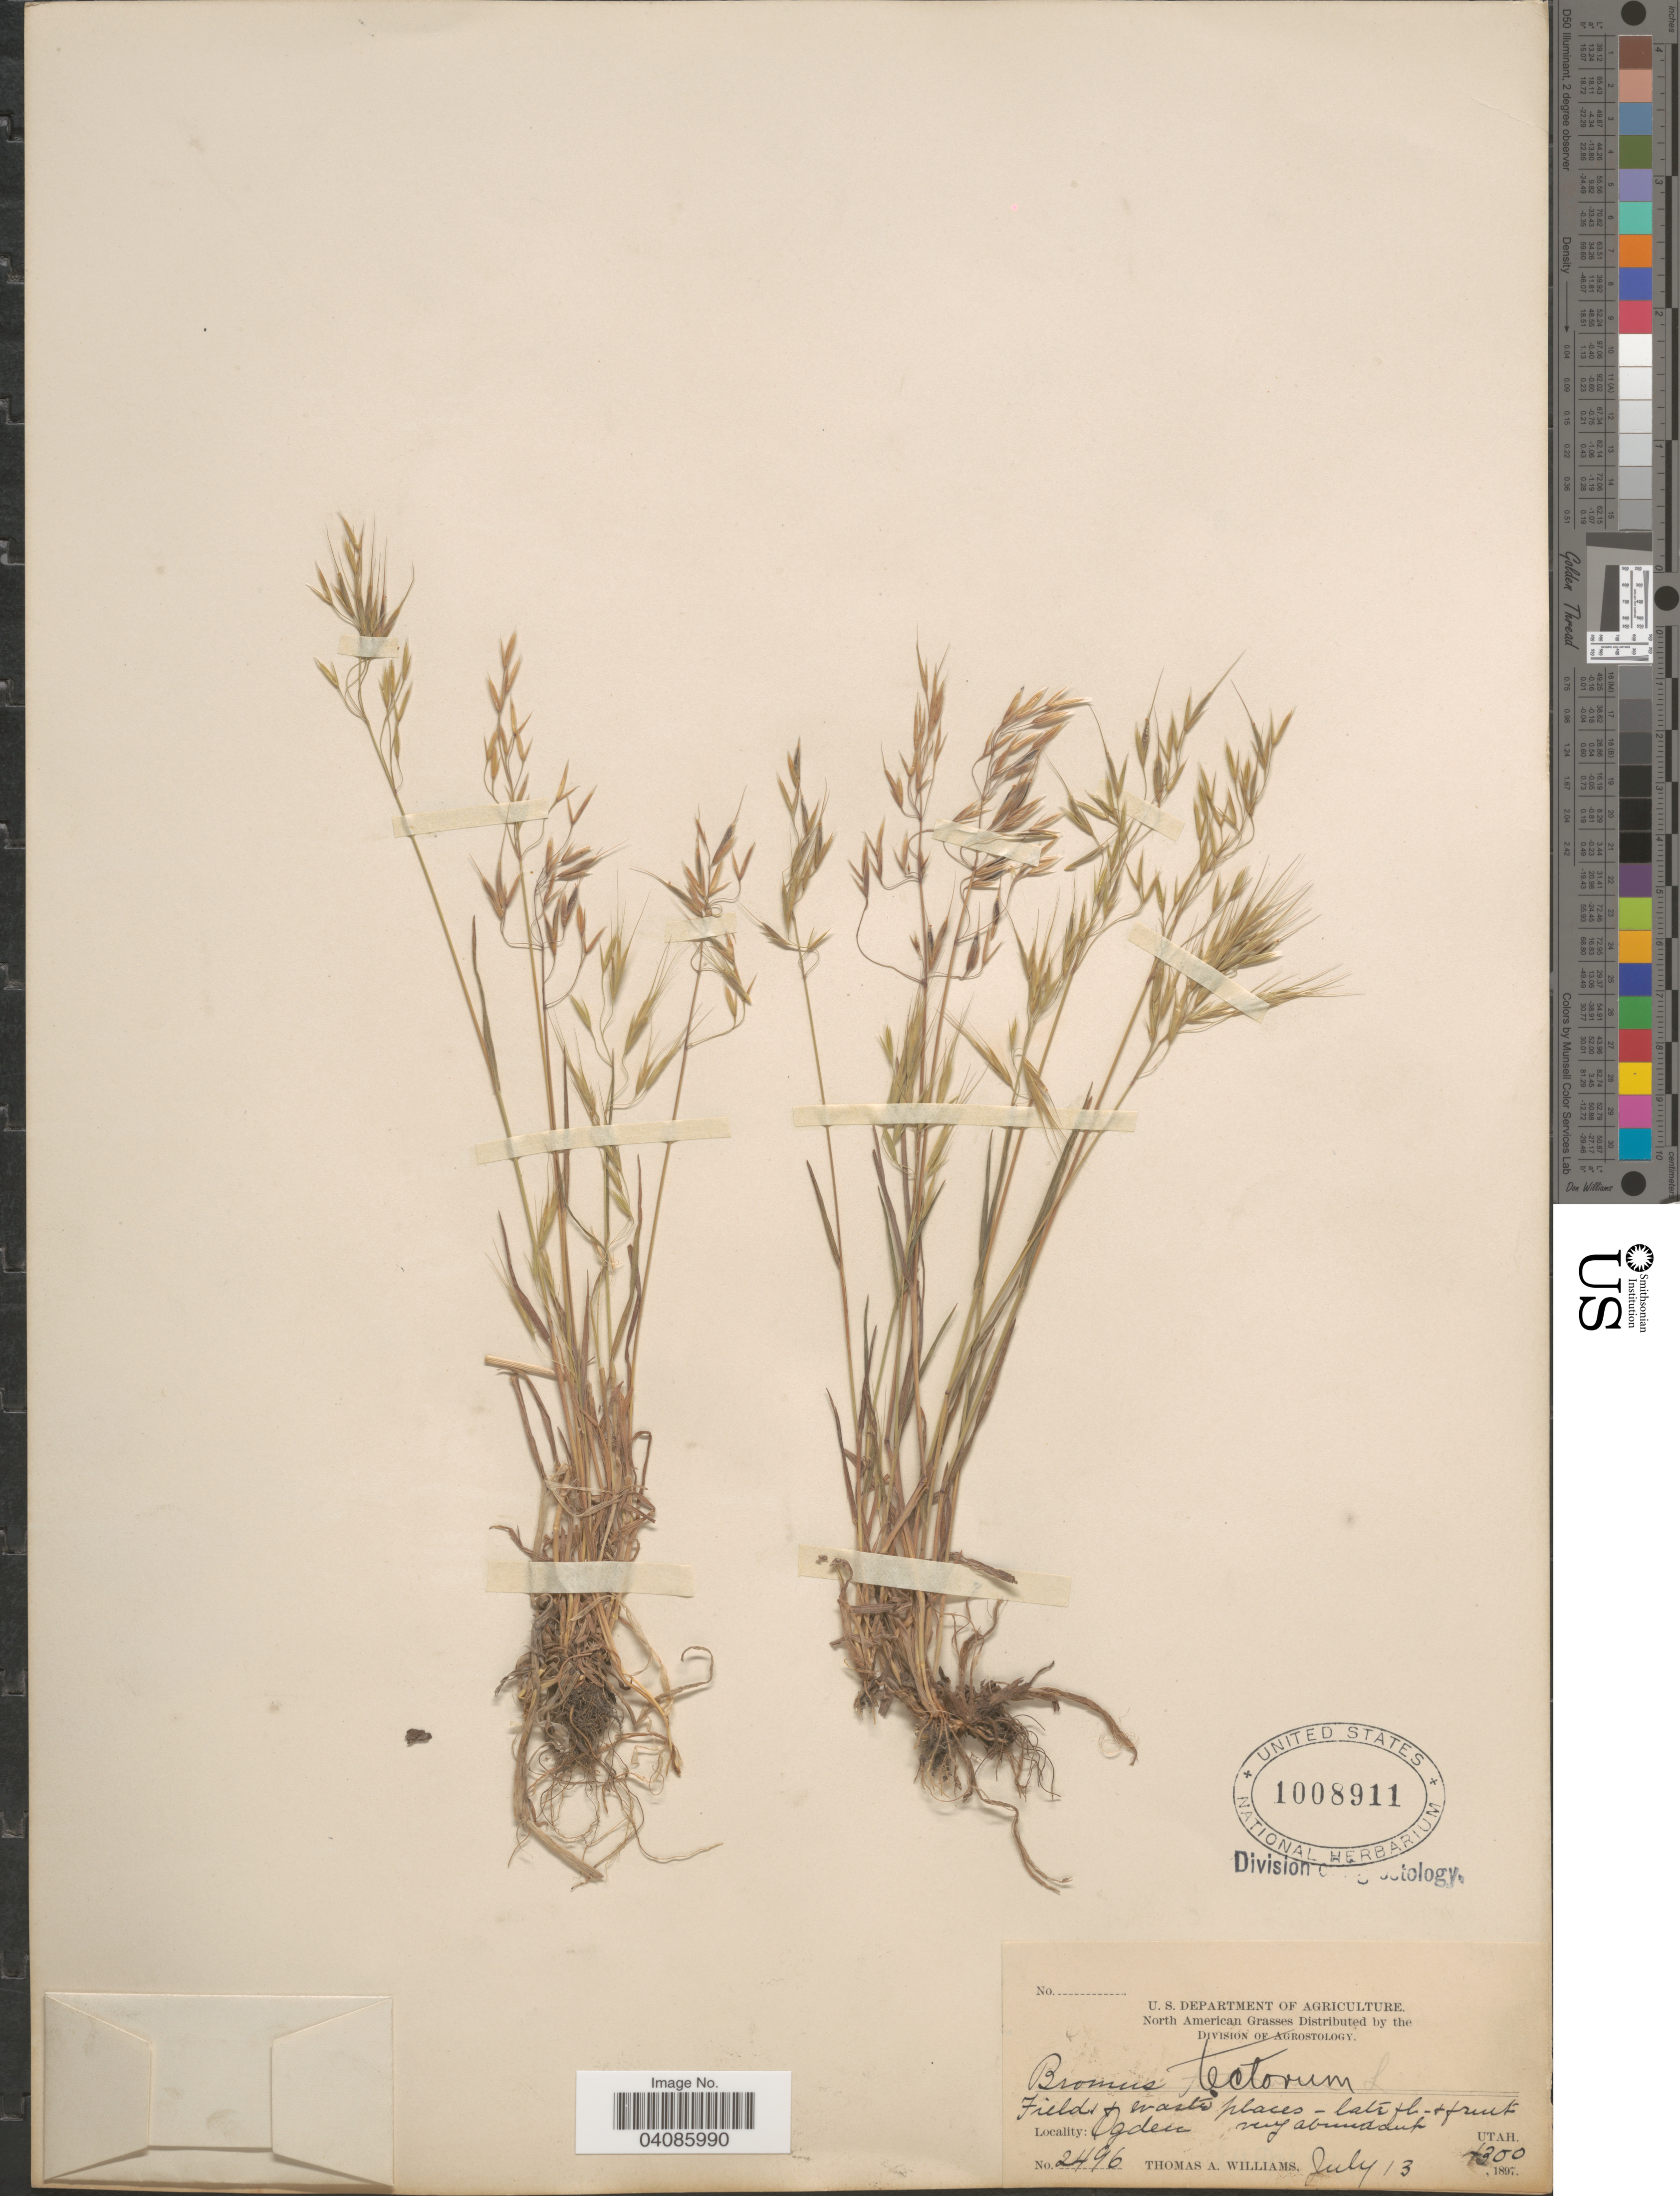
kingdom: Plantae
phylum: Tracheophyta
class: Liliopsida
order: Poales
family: Poaceae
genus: Bromus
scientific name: Bromus tectorum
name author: L.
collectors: T. A. Williams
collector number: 2496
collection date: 1897-07-13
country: United States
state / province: Utah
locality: Ogden.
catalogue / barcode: US 1008911